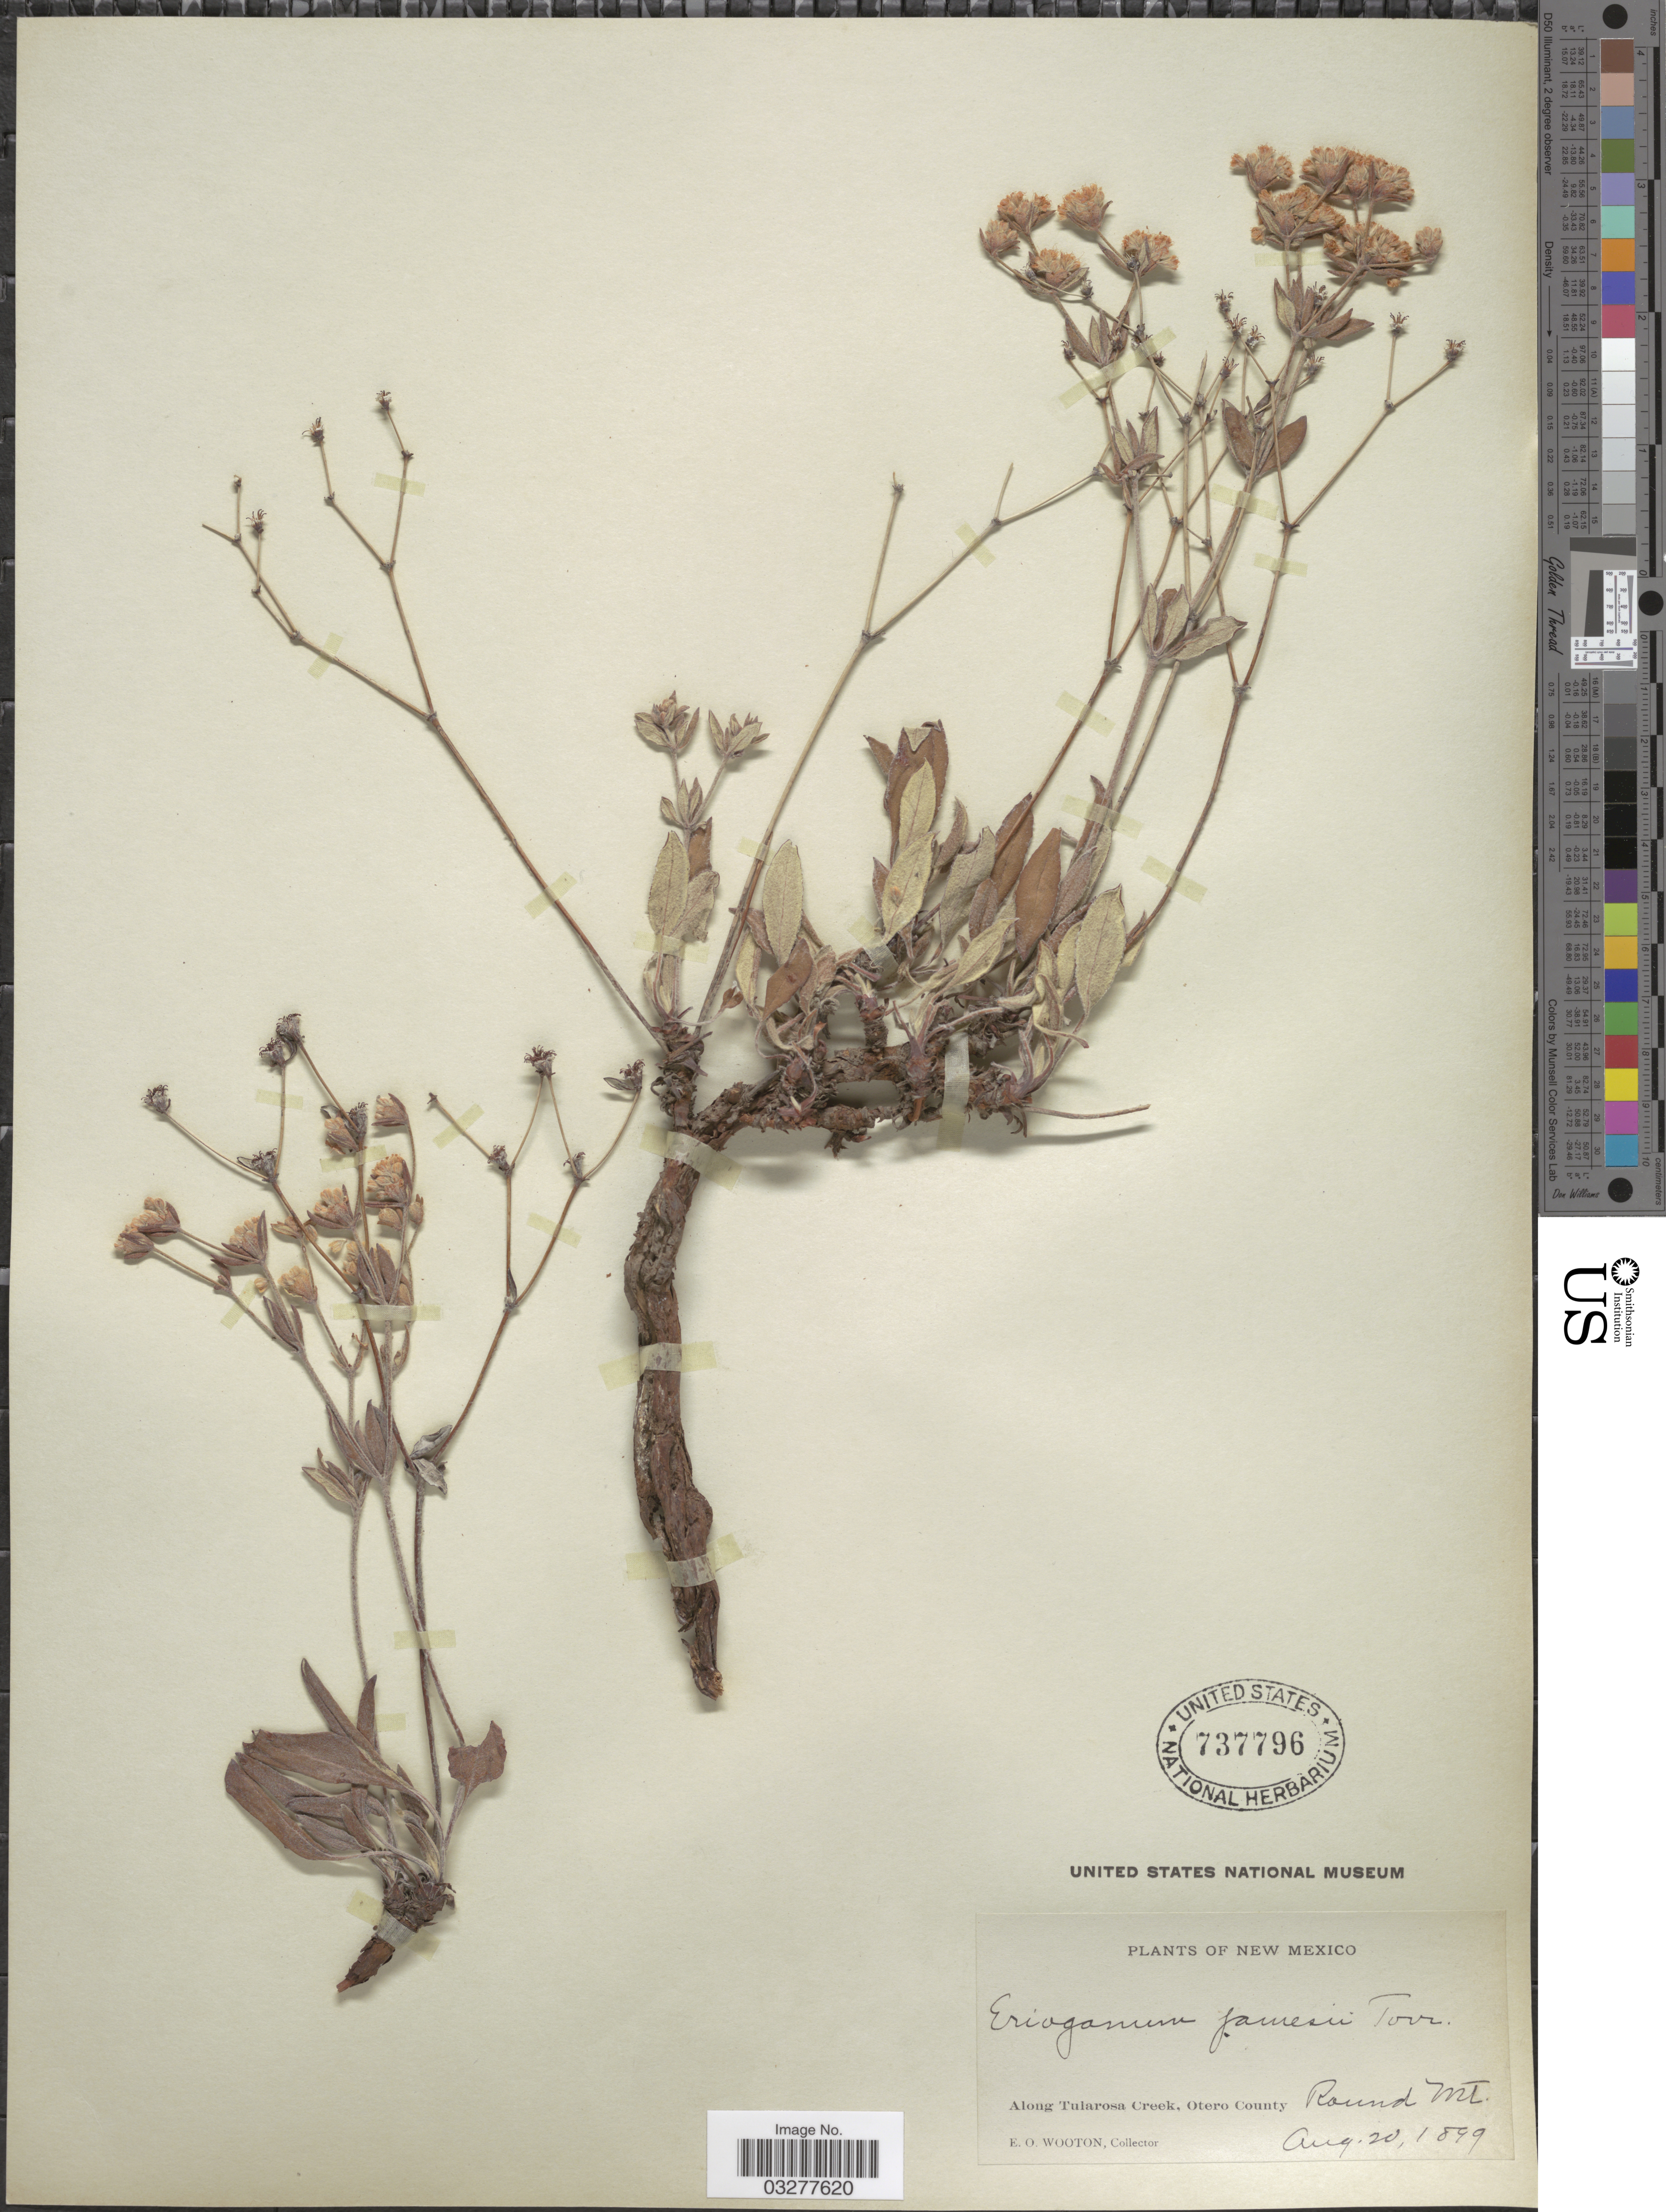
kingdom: Plantae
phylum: Tracheophyta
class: Magnoliopsida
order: Caryophyllales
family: Polygonaceae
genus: Eriogonum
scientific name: Eriogonum jamesii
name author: Benth.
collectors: E. O. Wooton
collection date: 1899-08-20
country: United States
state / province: New Mexico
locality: Along Tularosa Creek, Otero County, Round Mt.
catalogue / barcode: US 737796